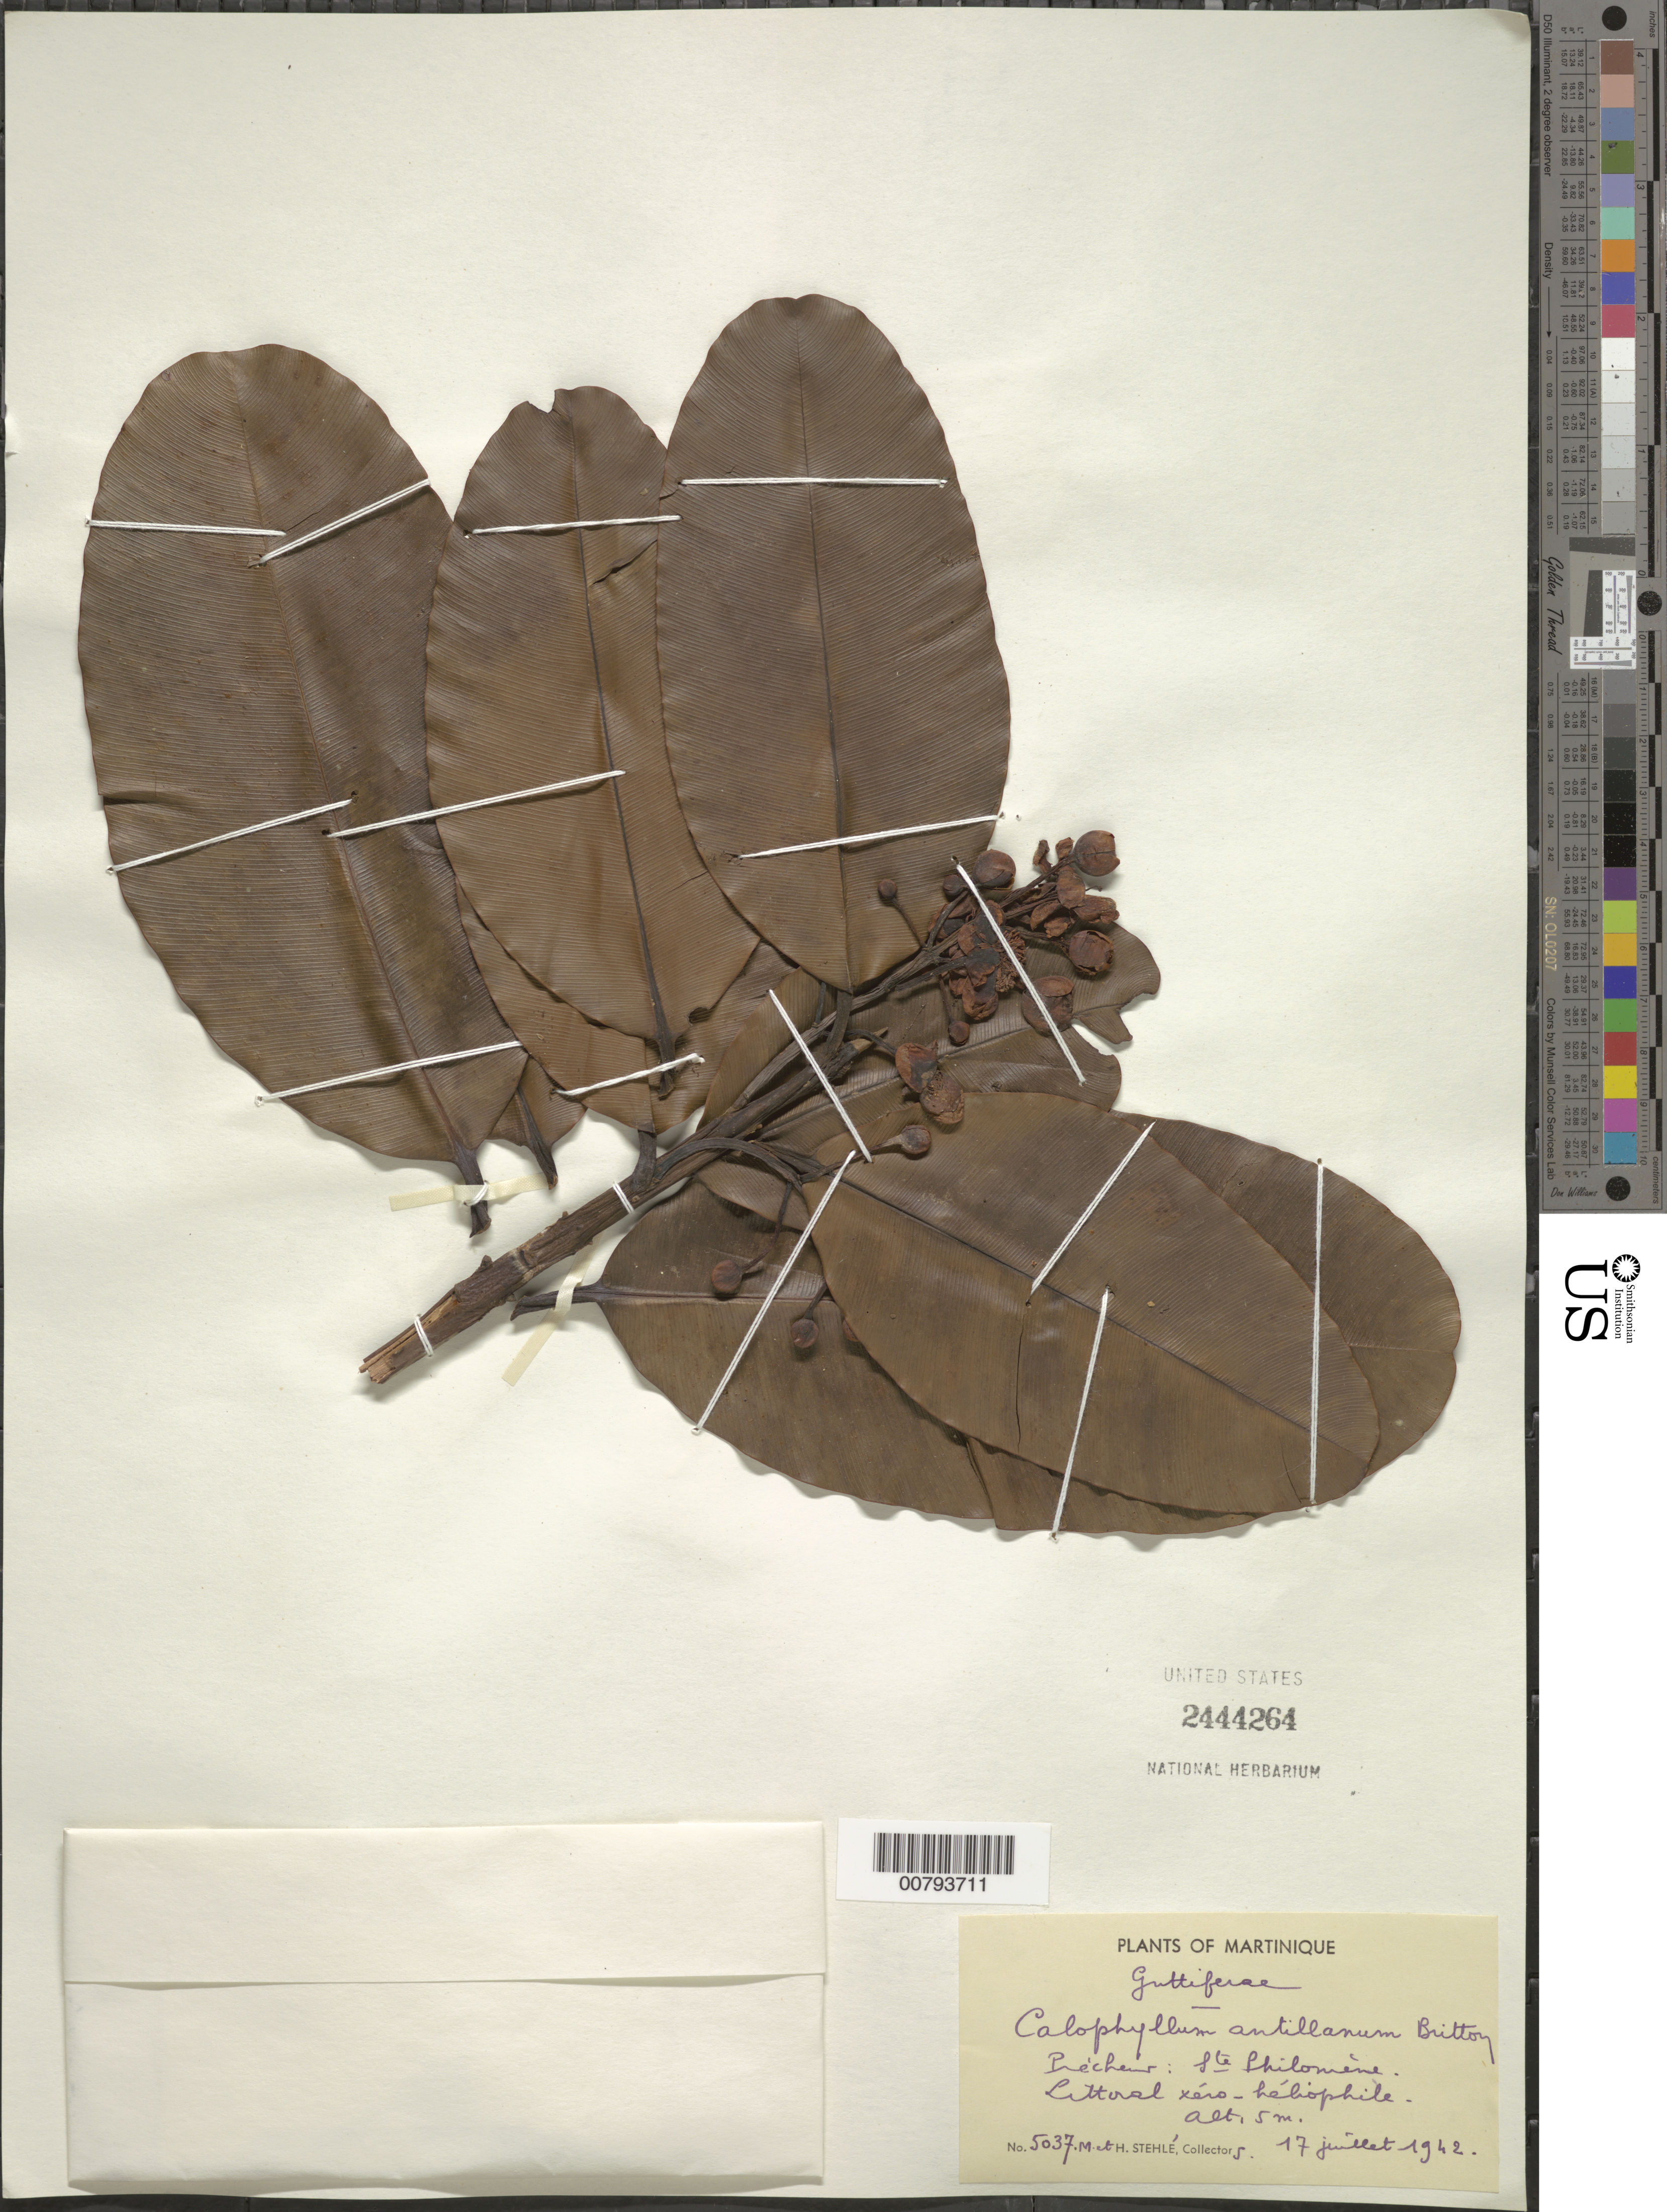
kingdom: Plantae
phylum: Tracheophyta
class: Magnoliopsida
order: Malpighiales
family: Calophyllaceae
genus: Calophyllum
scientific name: Calophyllum calaba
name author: L.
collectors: H. Stehlé & M. Stehlé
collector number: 5037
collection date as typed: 17 Jul 1942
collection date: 1942-07-17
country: Martinique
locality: Ste. Philoméne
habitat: Littoral xéro-háliophile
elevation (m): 5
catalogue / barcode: US 2444264